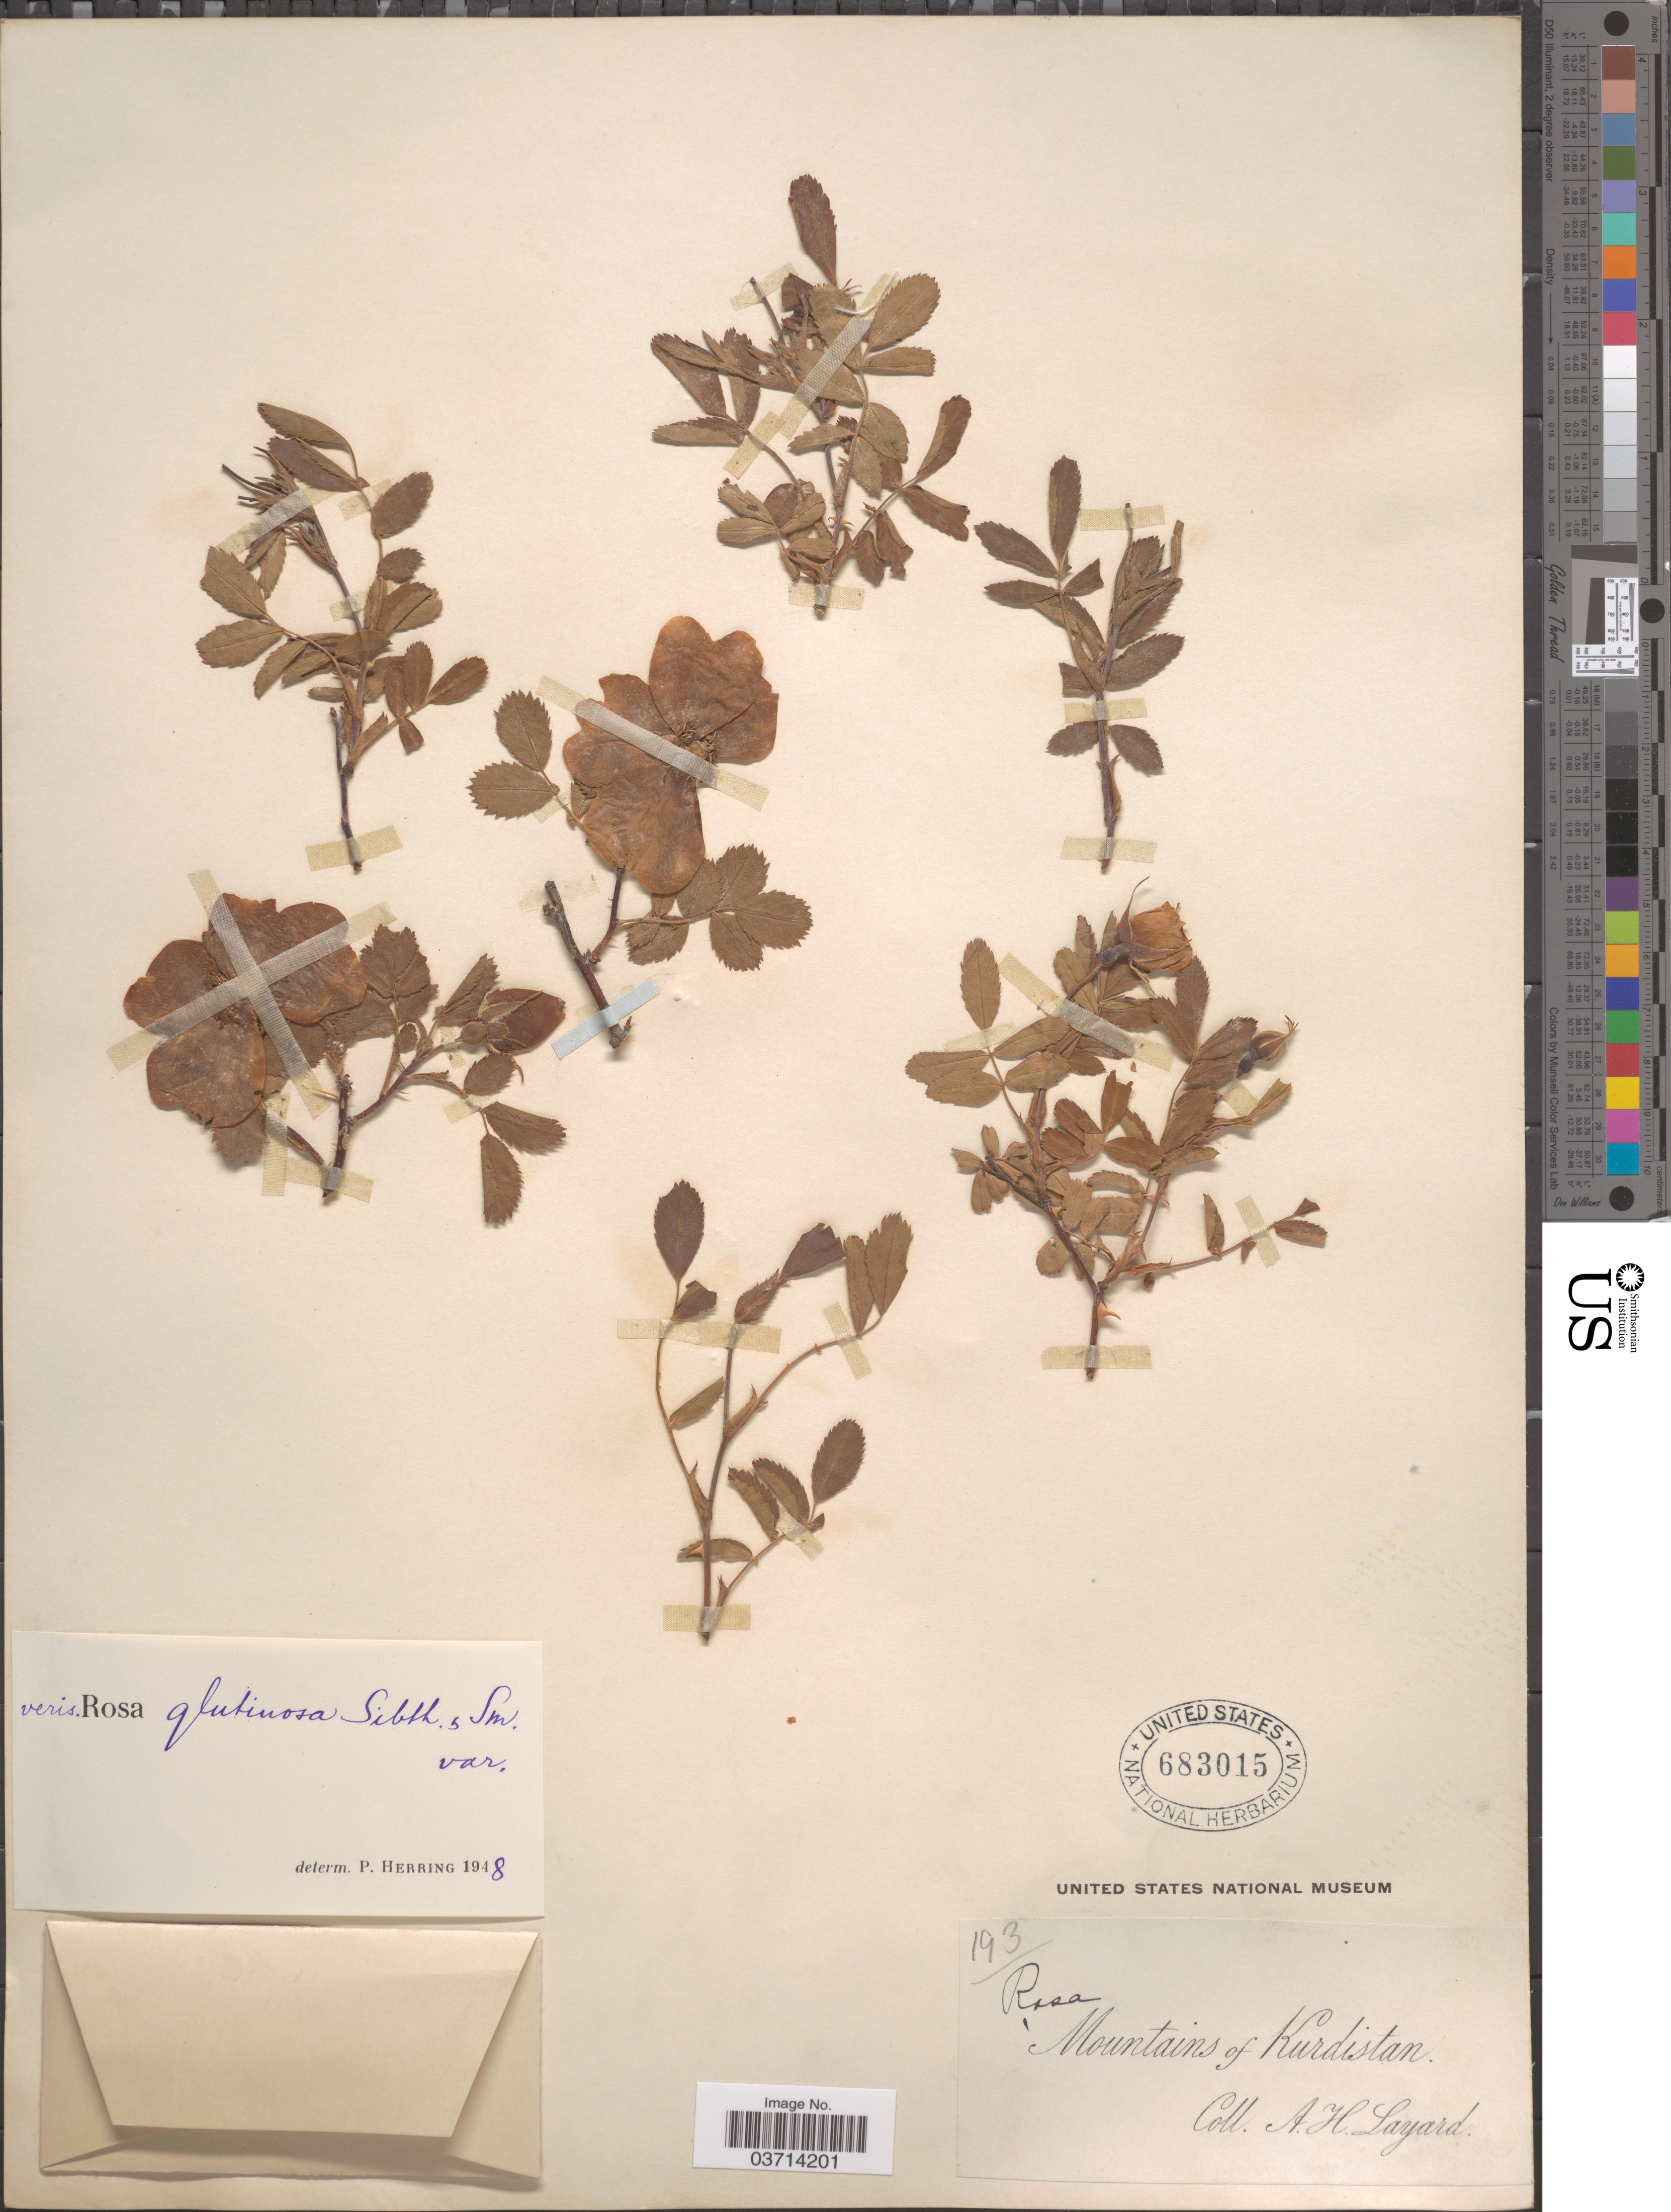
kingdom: Plantae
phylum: Tracheophyta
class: Magnoliopsida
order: Rosales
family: Rosaceae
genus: Rosa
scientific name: Rosa glutinosa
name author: Sibth. & Sm.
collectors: A. Layard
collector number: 193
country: Iran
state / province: Kurdistan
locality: Mountains of Kurdistan.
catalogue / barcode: US 683015